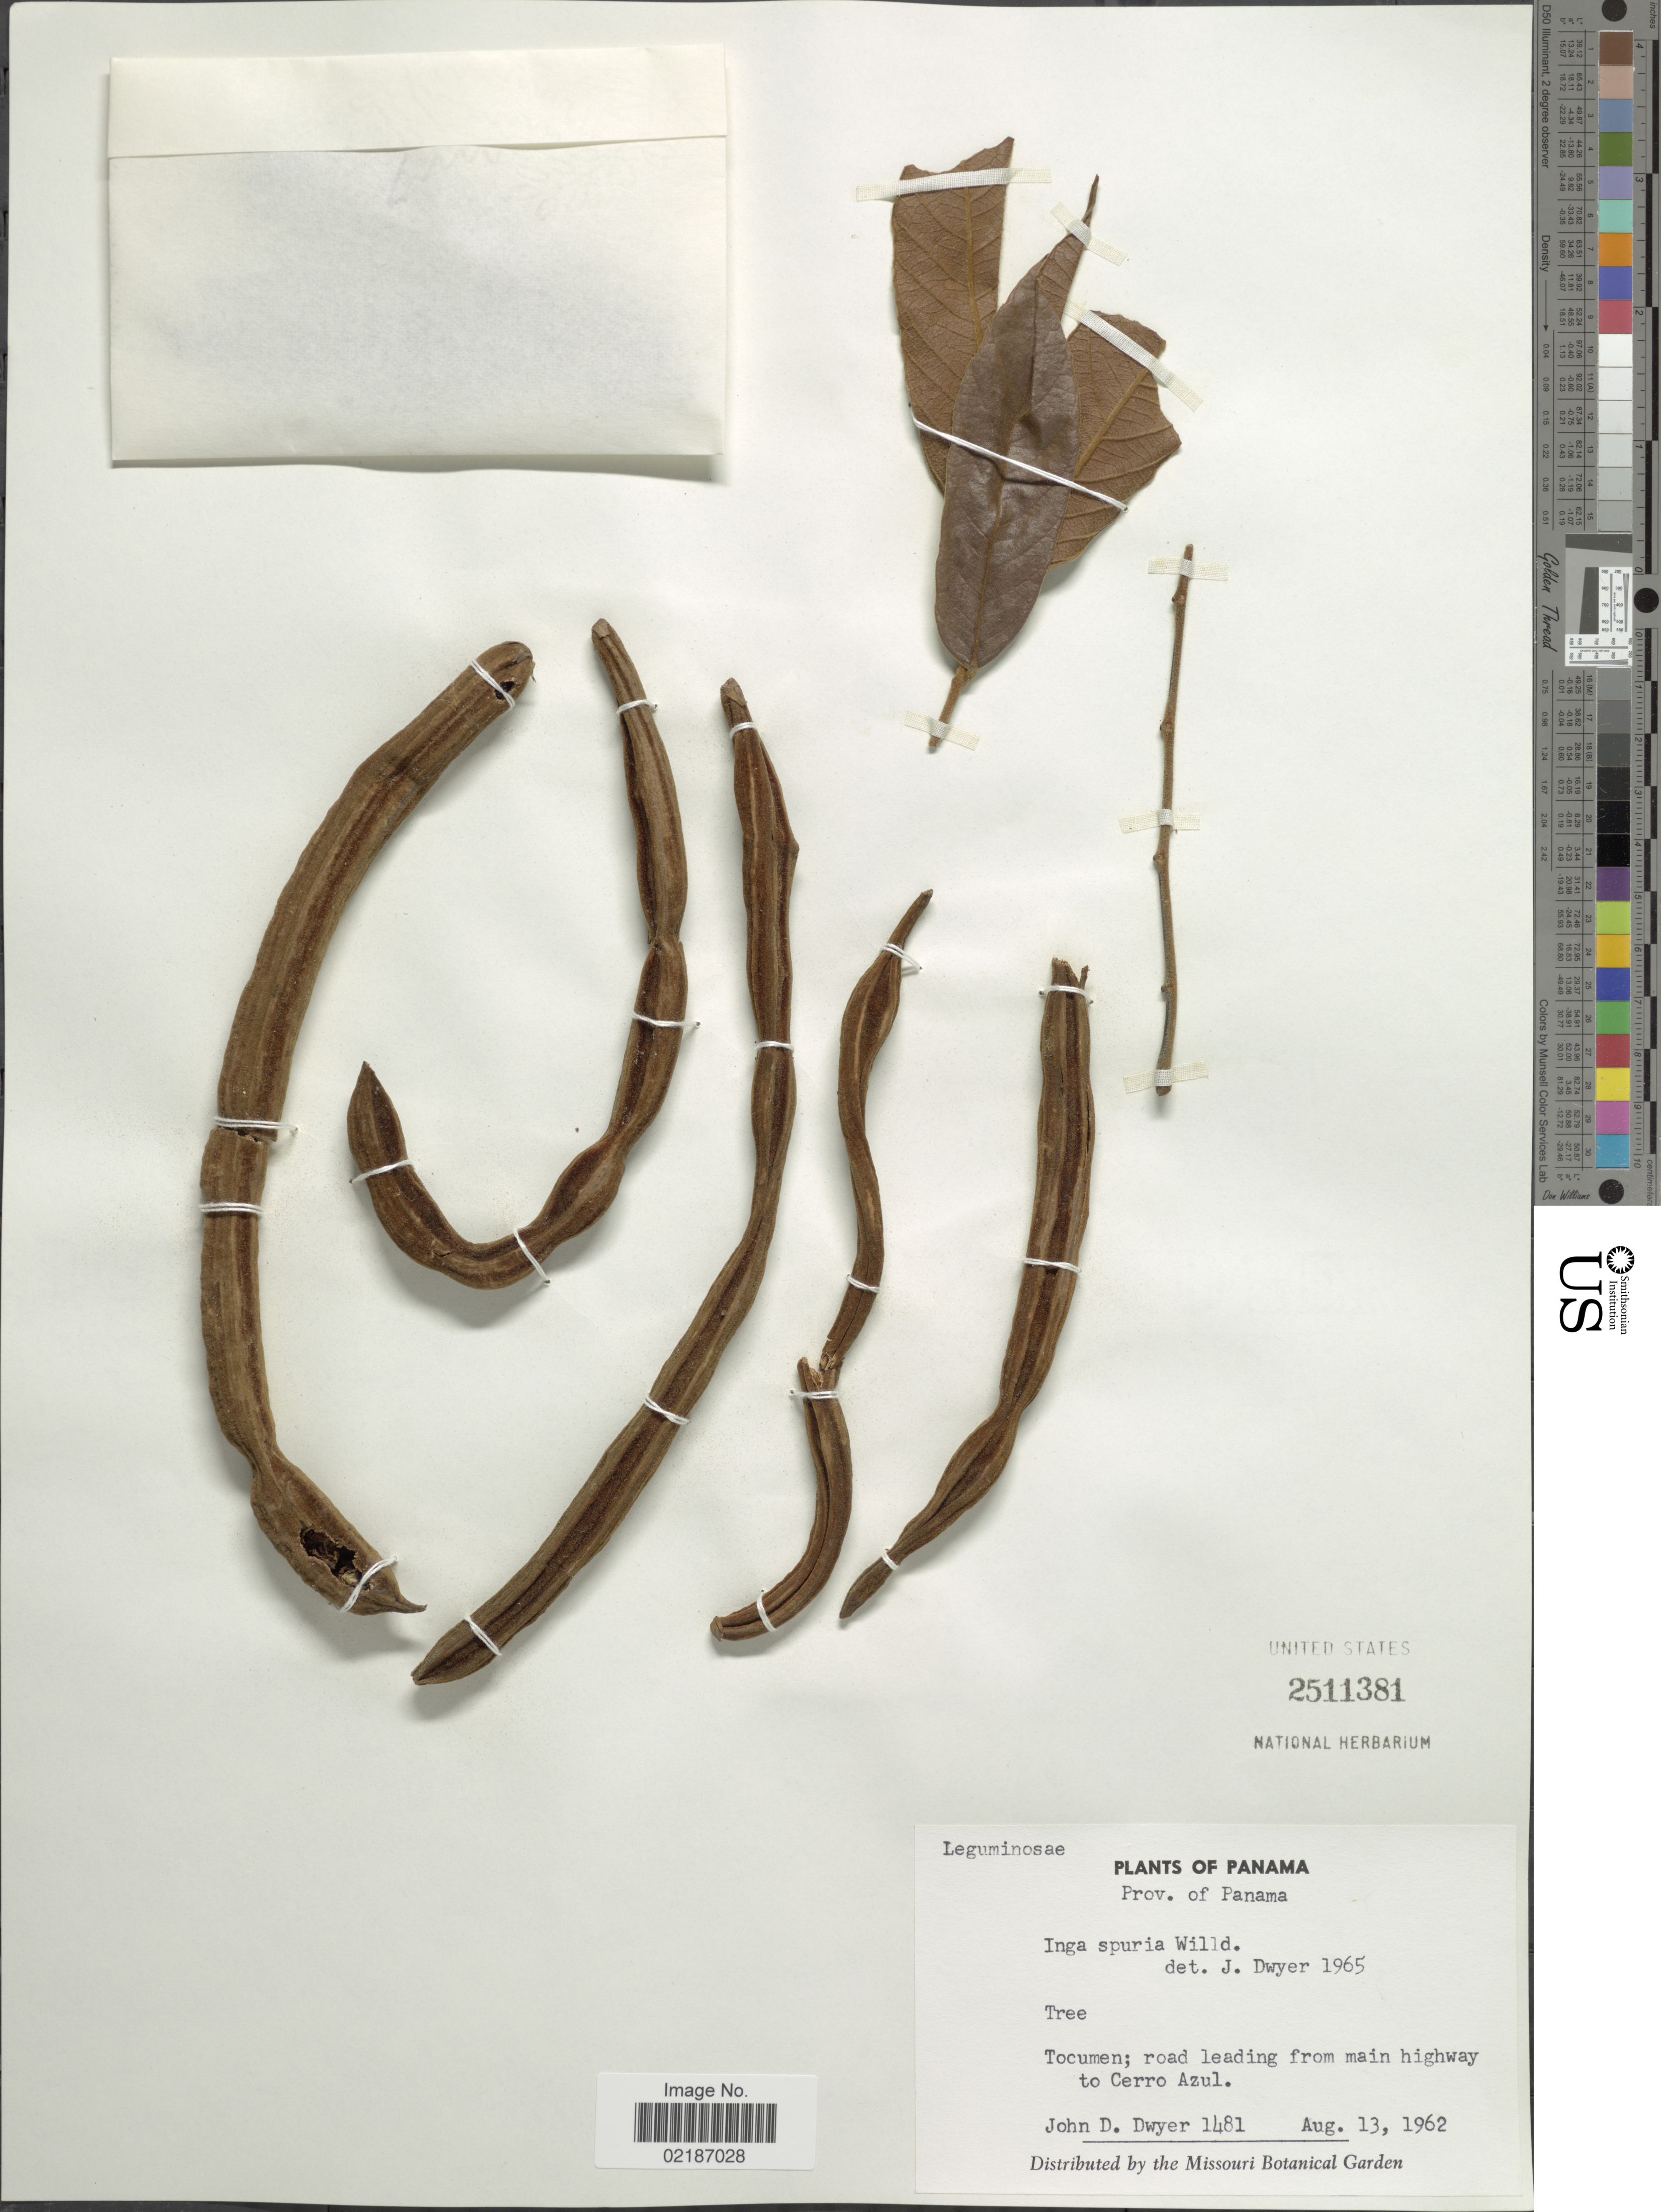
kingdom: Plantae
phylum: Tracheophyta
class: Magnoliopsida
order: Fabales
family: Fabaceae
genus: Inga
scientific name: Inga vera subsp. vera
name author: Willd.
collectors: J. D. Dwyer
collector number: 1481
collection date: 1962-08-13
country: Panama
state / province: Panamá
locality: Tocumen; road leading from main highway to Cerro Azul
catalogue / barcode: US 2511381